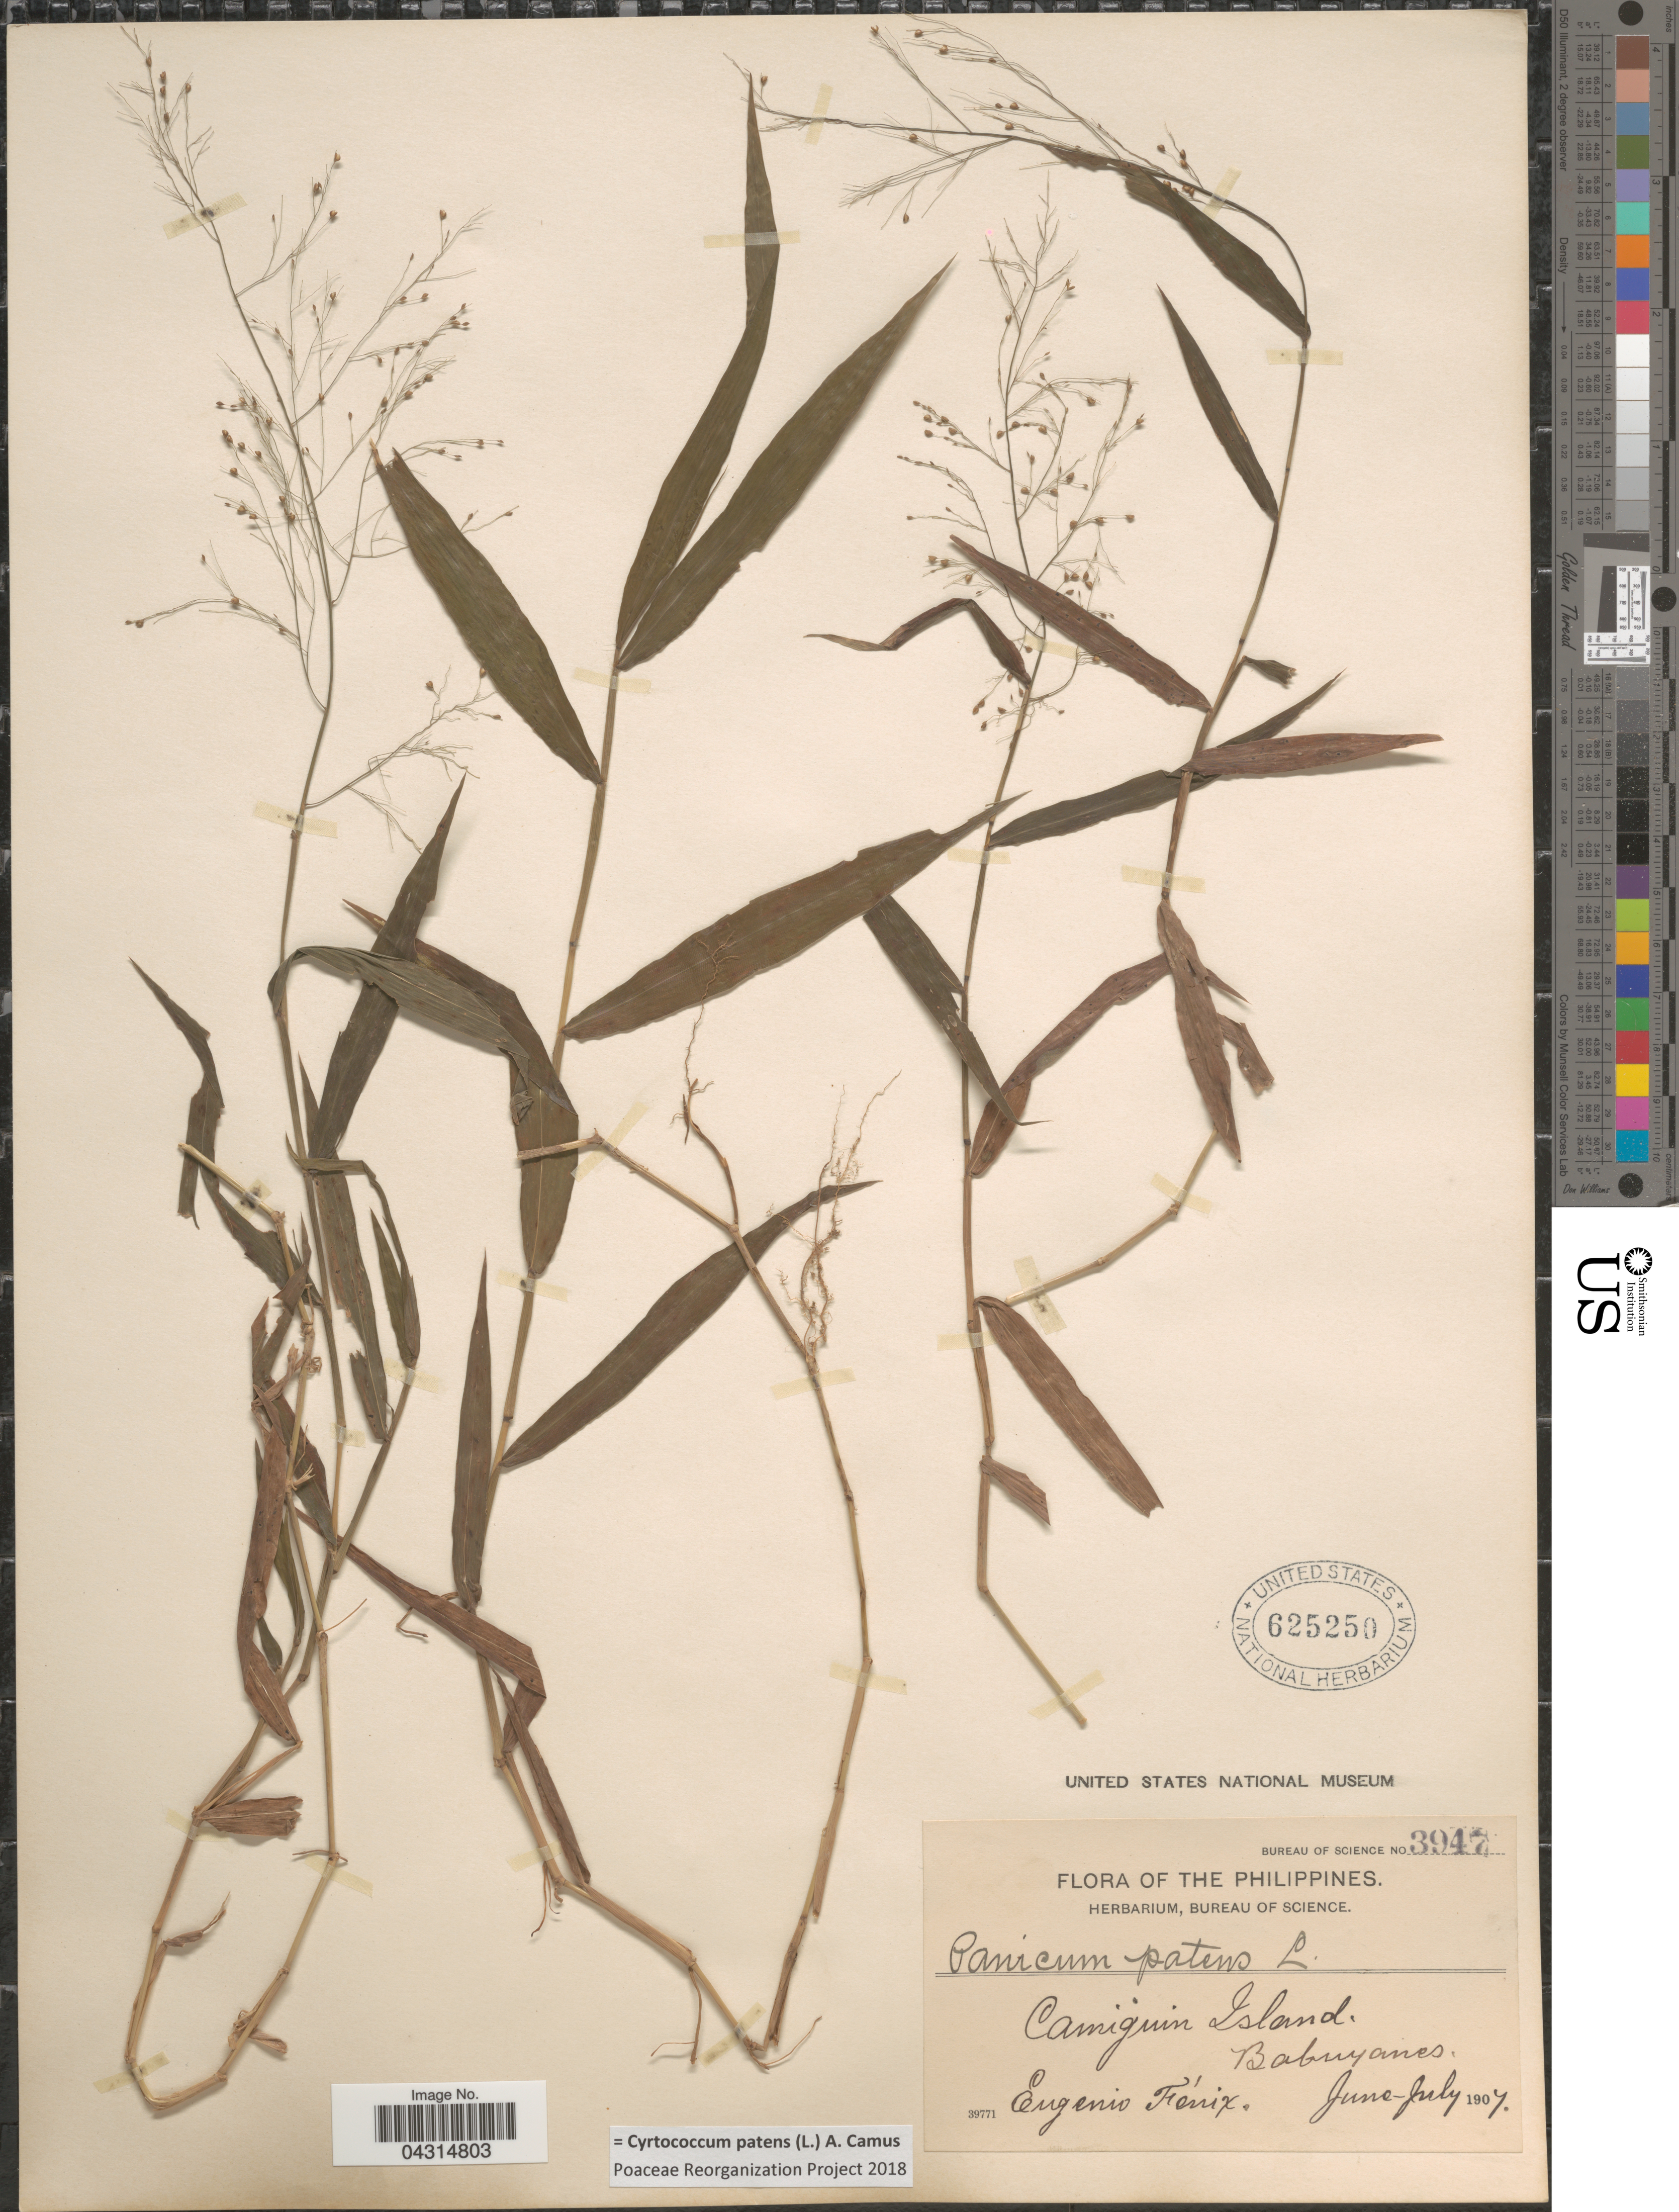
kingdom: Plantae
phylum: Tracheophyta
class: Liliopsida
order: Poales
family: Poaceae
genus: Cyrtococcum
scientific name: Cyrtococcum patens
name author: (L.) A. Camus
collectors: E. Fénix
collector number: Bureau of Science 3947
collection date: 1907-06/1907-07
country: Philippines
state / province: Northern Mindanao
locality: Camiguin Island. Babuyanes.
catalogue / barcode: US 625250